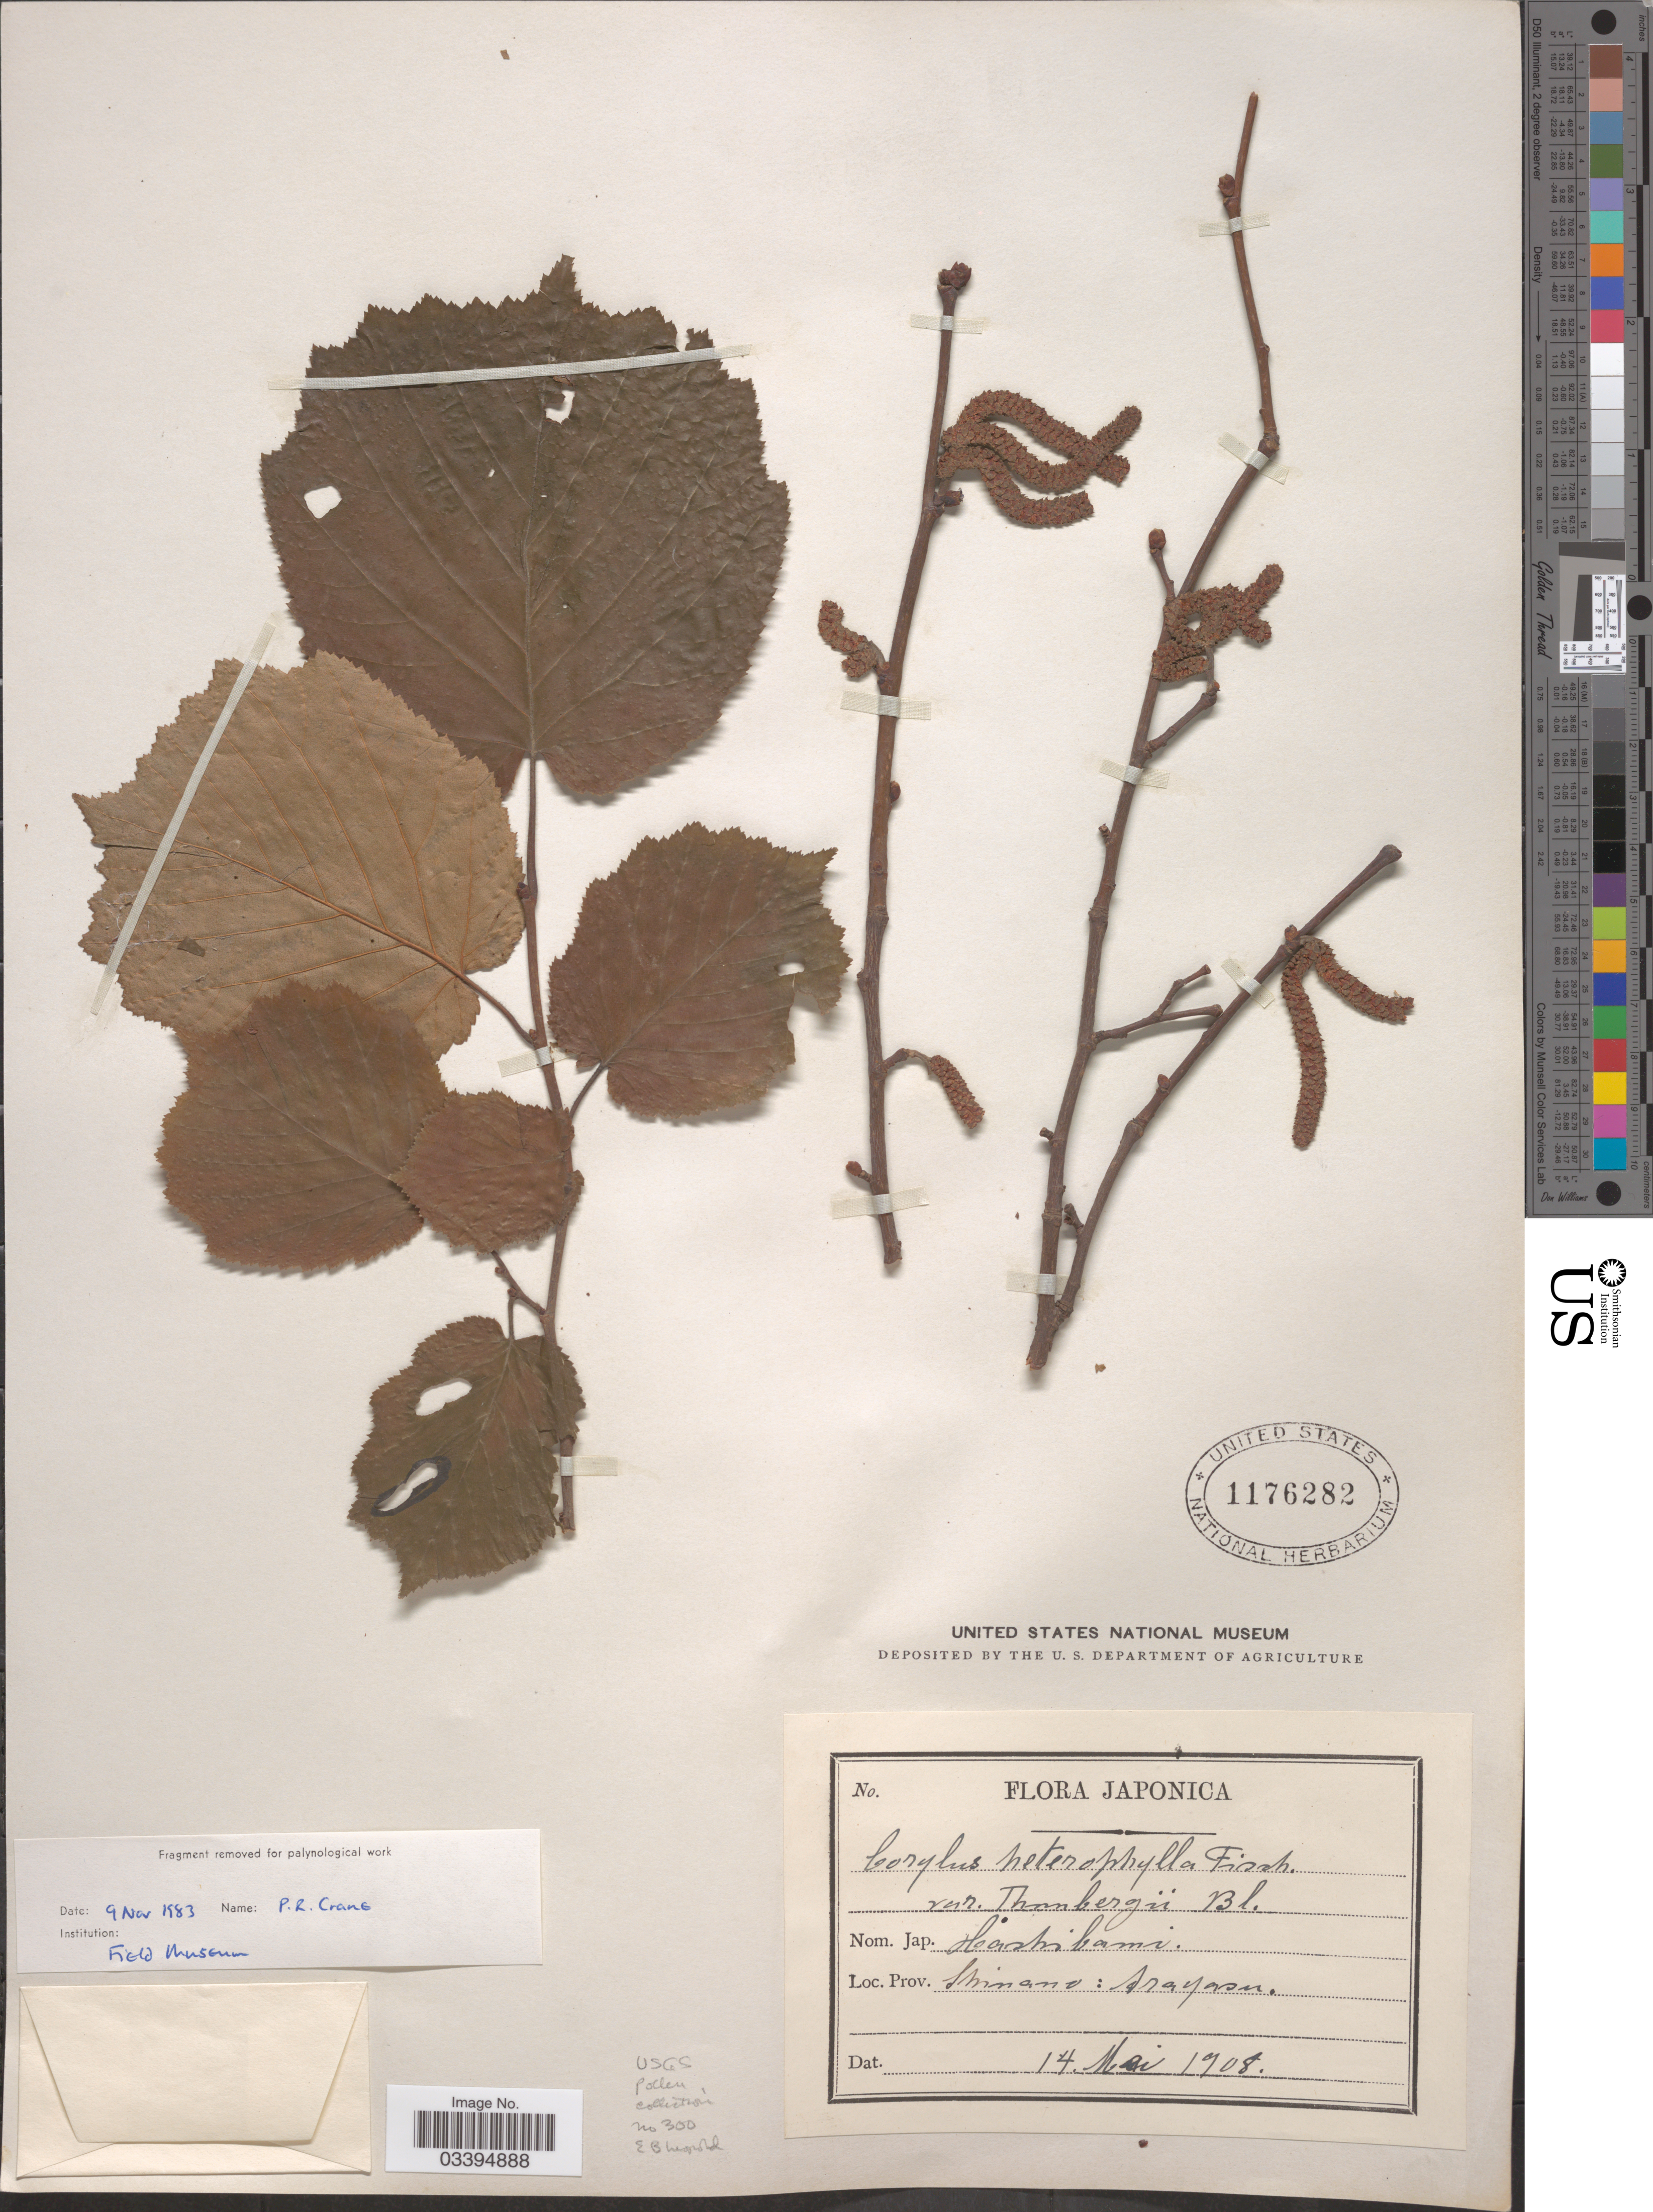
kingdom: Plantae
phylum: Tracheophyta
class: Magnoliopsida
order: Fagales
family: Betulaceae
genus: Corylus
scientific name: Corylus heterophylla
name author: Fisch. ex Trautv.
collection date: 1908-05-14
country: Japan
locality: Prov. Shinano: Arayasu.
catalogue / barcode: US 1176282